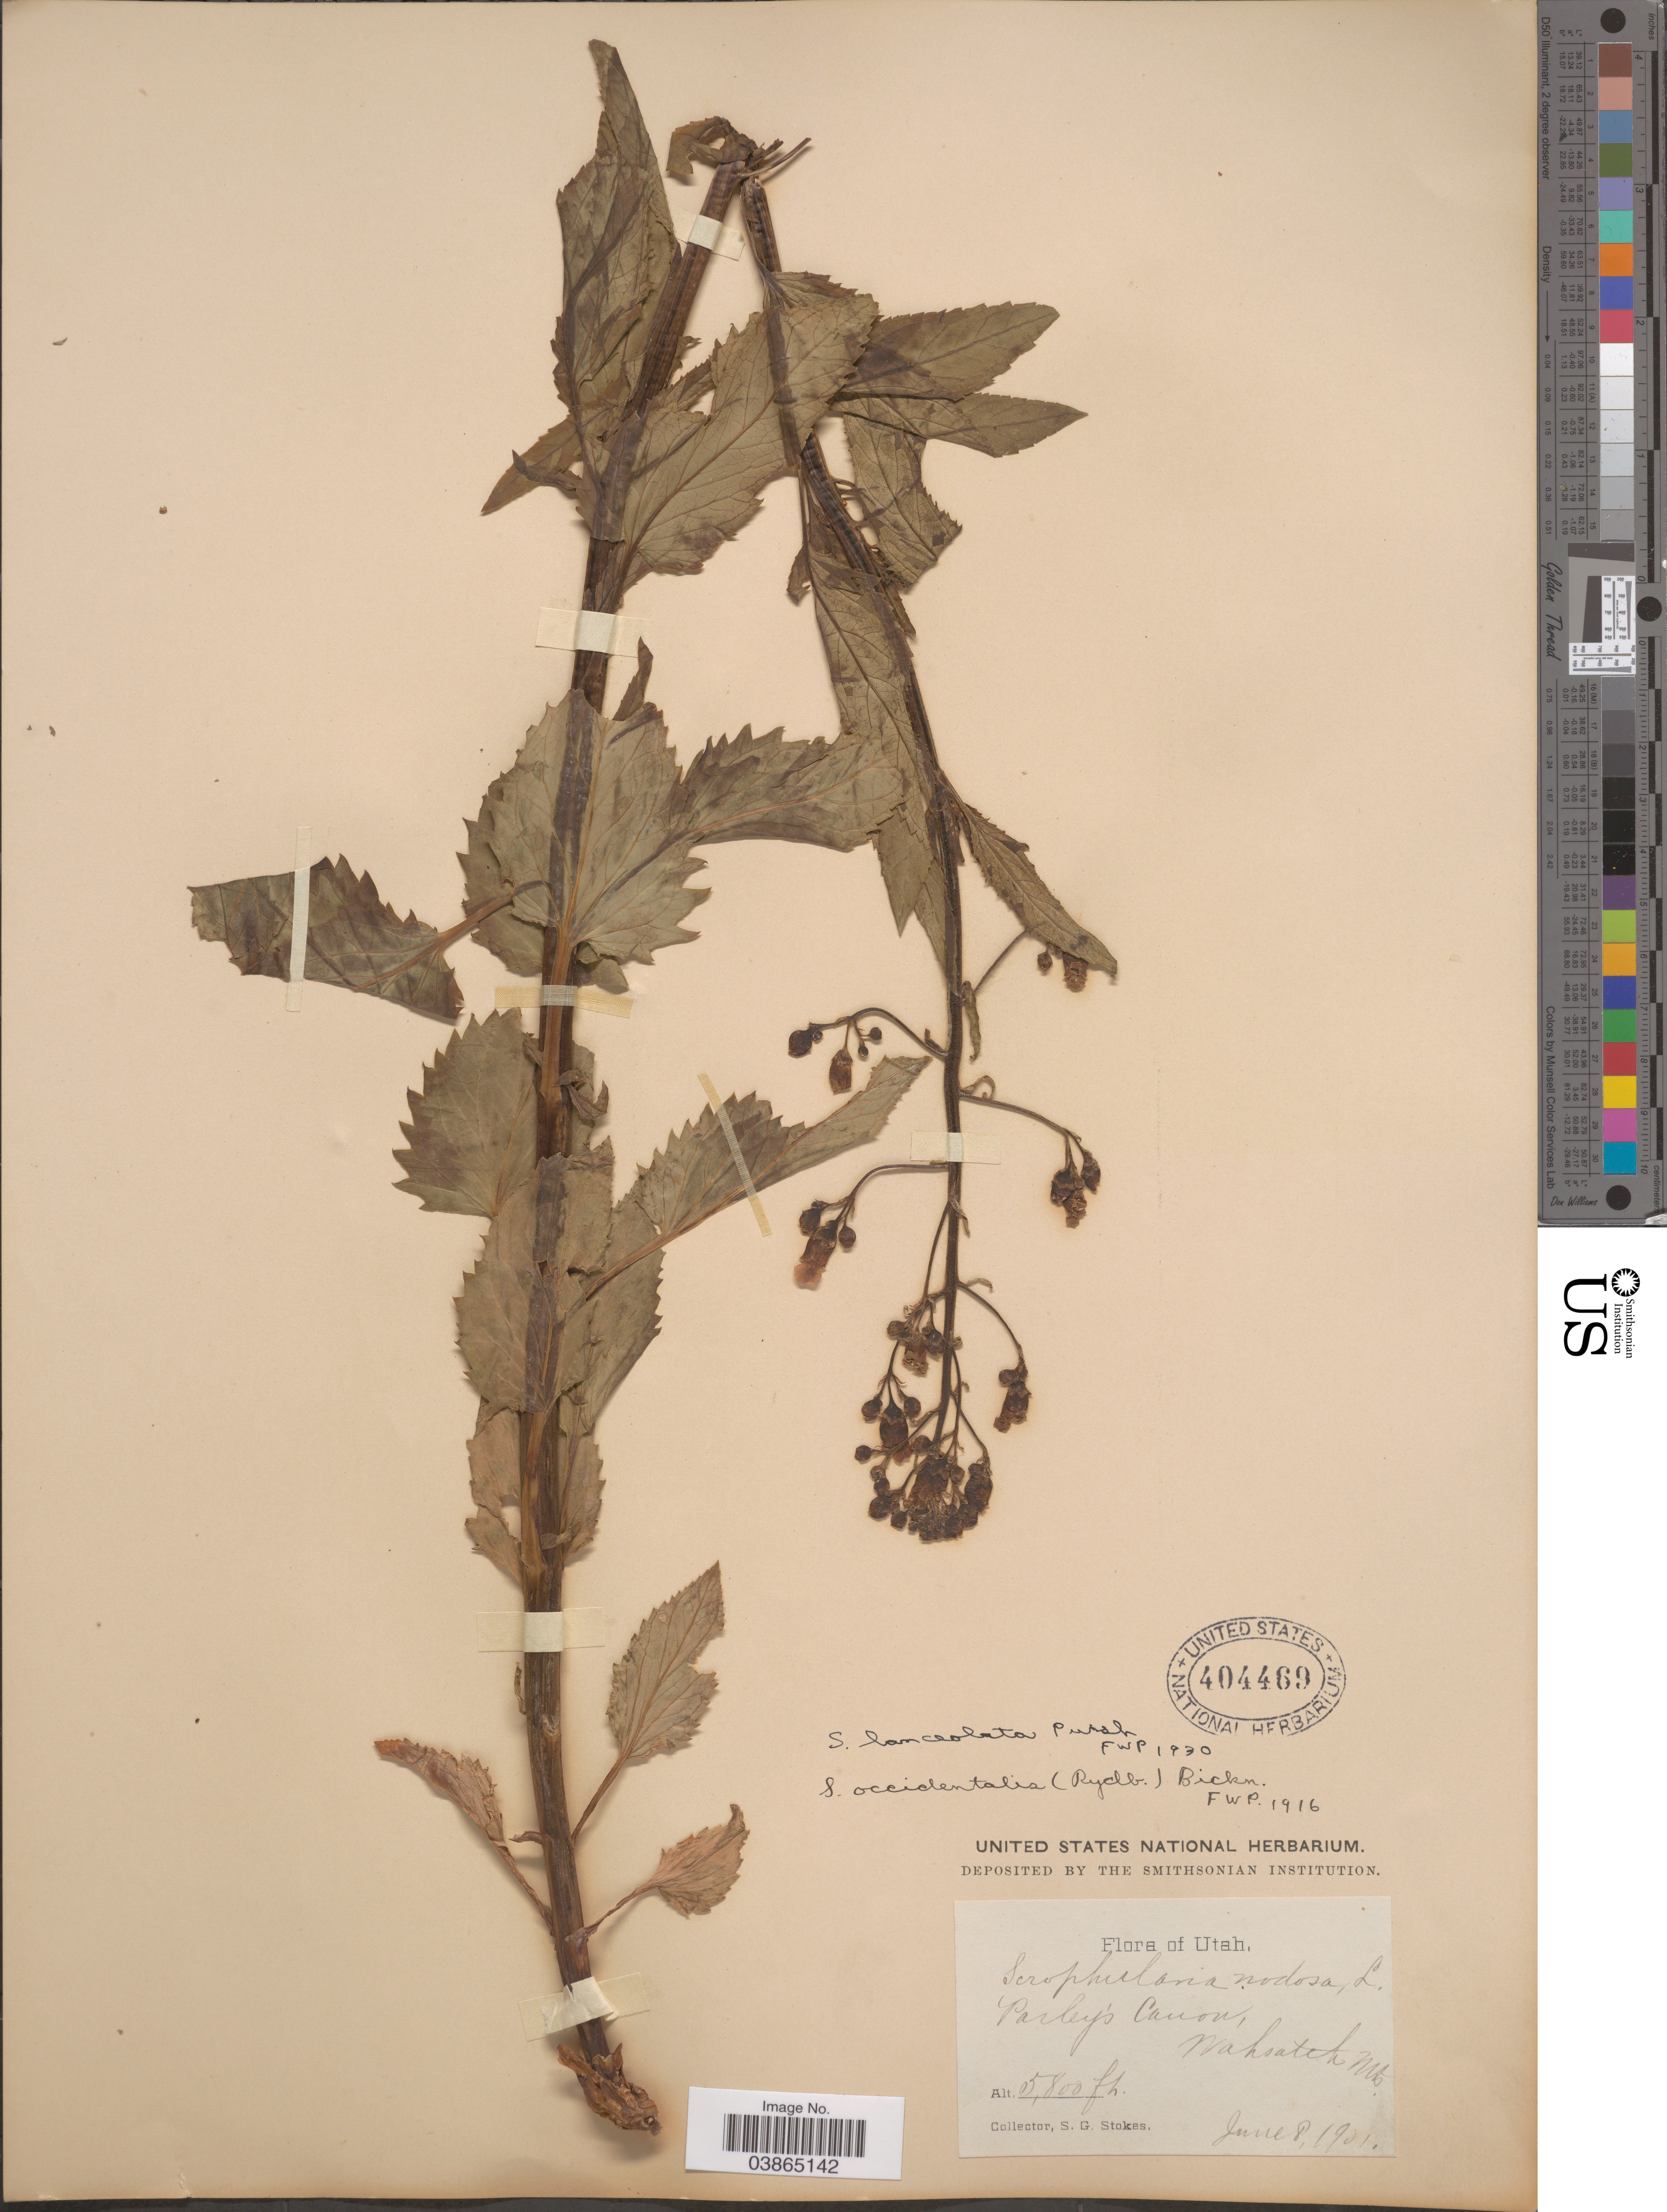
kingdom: Plantae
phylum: Tracheophyta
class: Magnoliopsida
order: Lamiales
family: Scrophulariaceae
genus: Scrophularia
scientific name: Scrophularia lanceolata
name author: Pursh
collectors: S. G. Stokes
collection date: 1901-06-08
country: United States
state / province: Utah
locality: Parley's Canon, Wahsatch Mts.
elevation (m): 1768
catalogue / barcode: US 404469